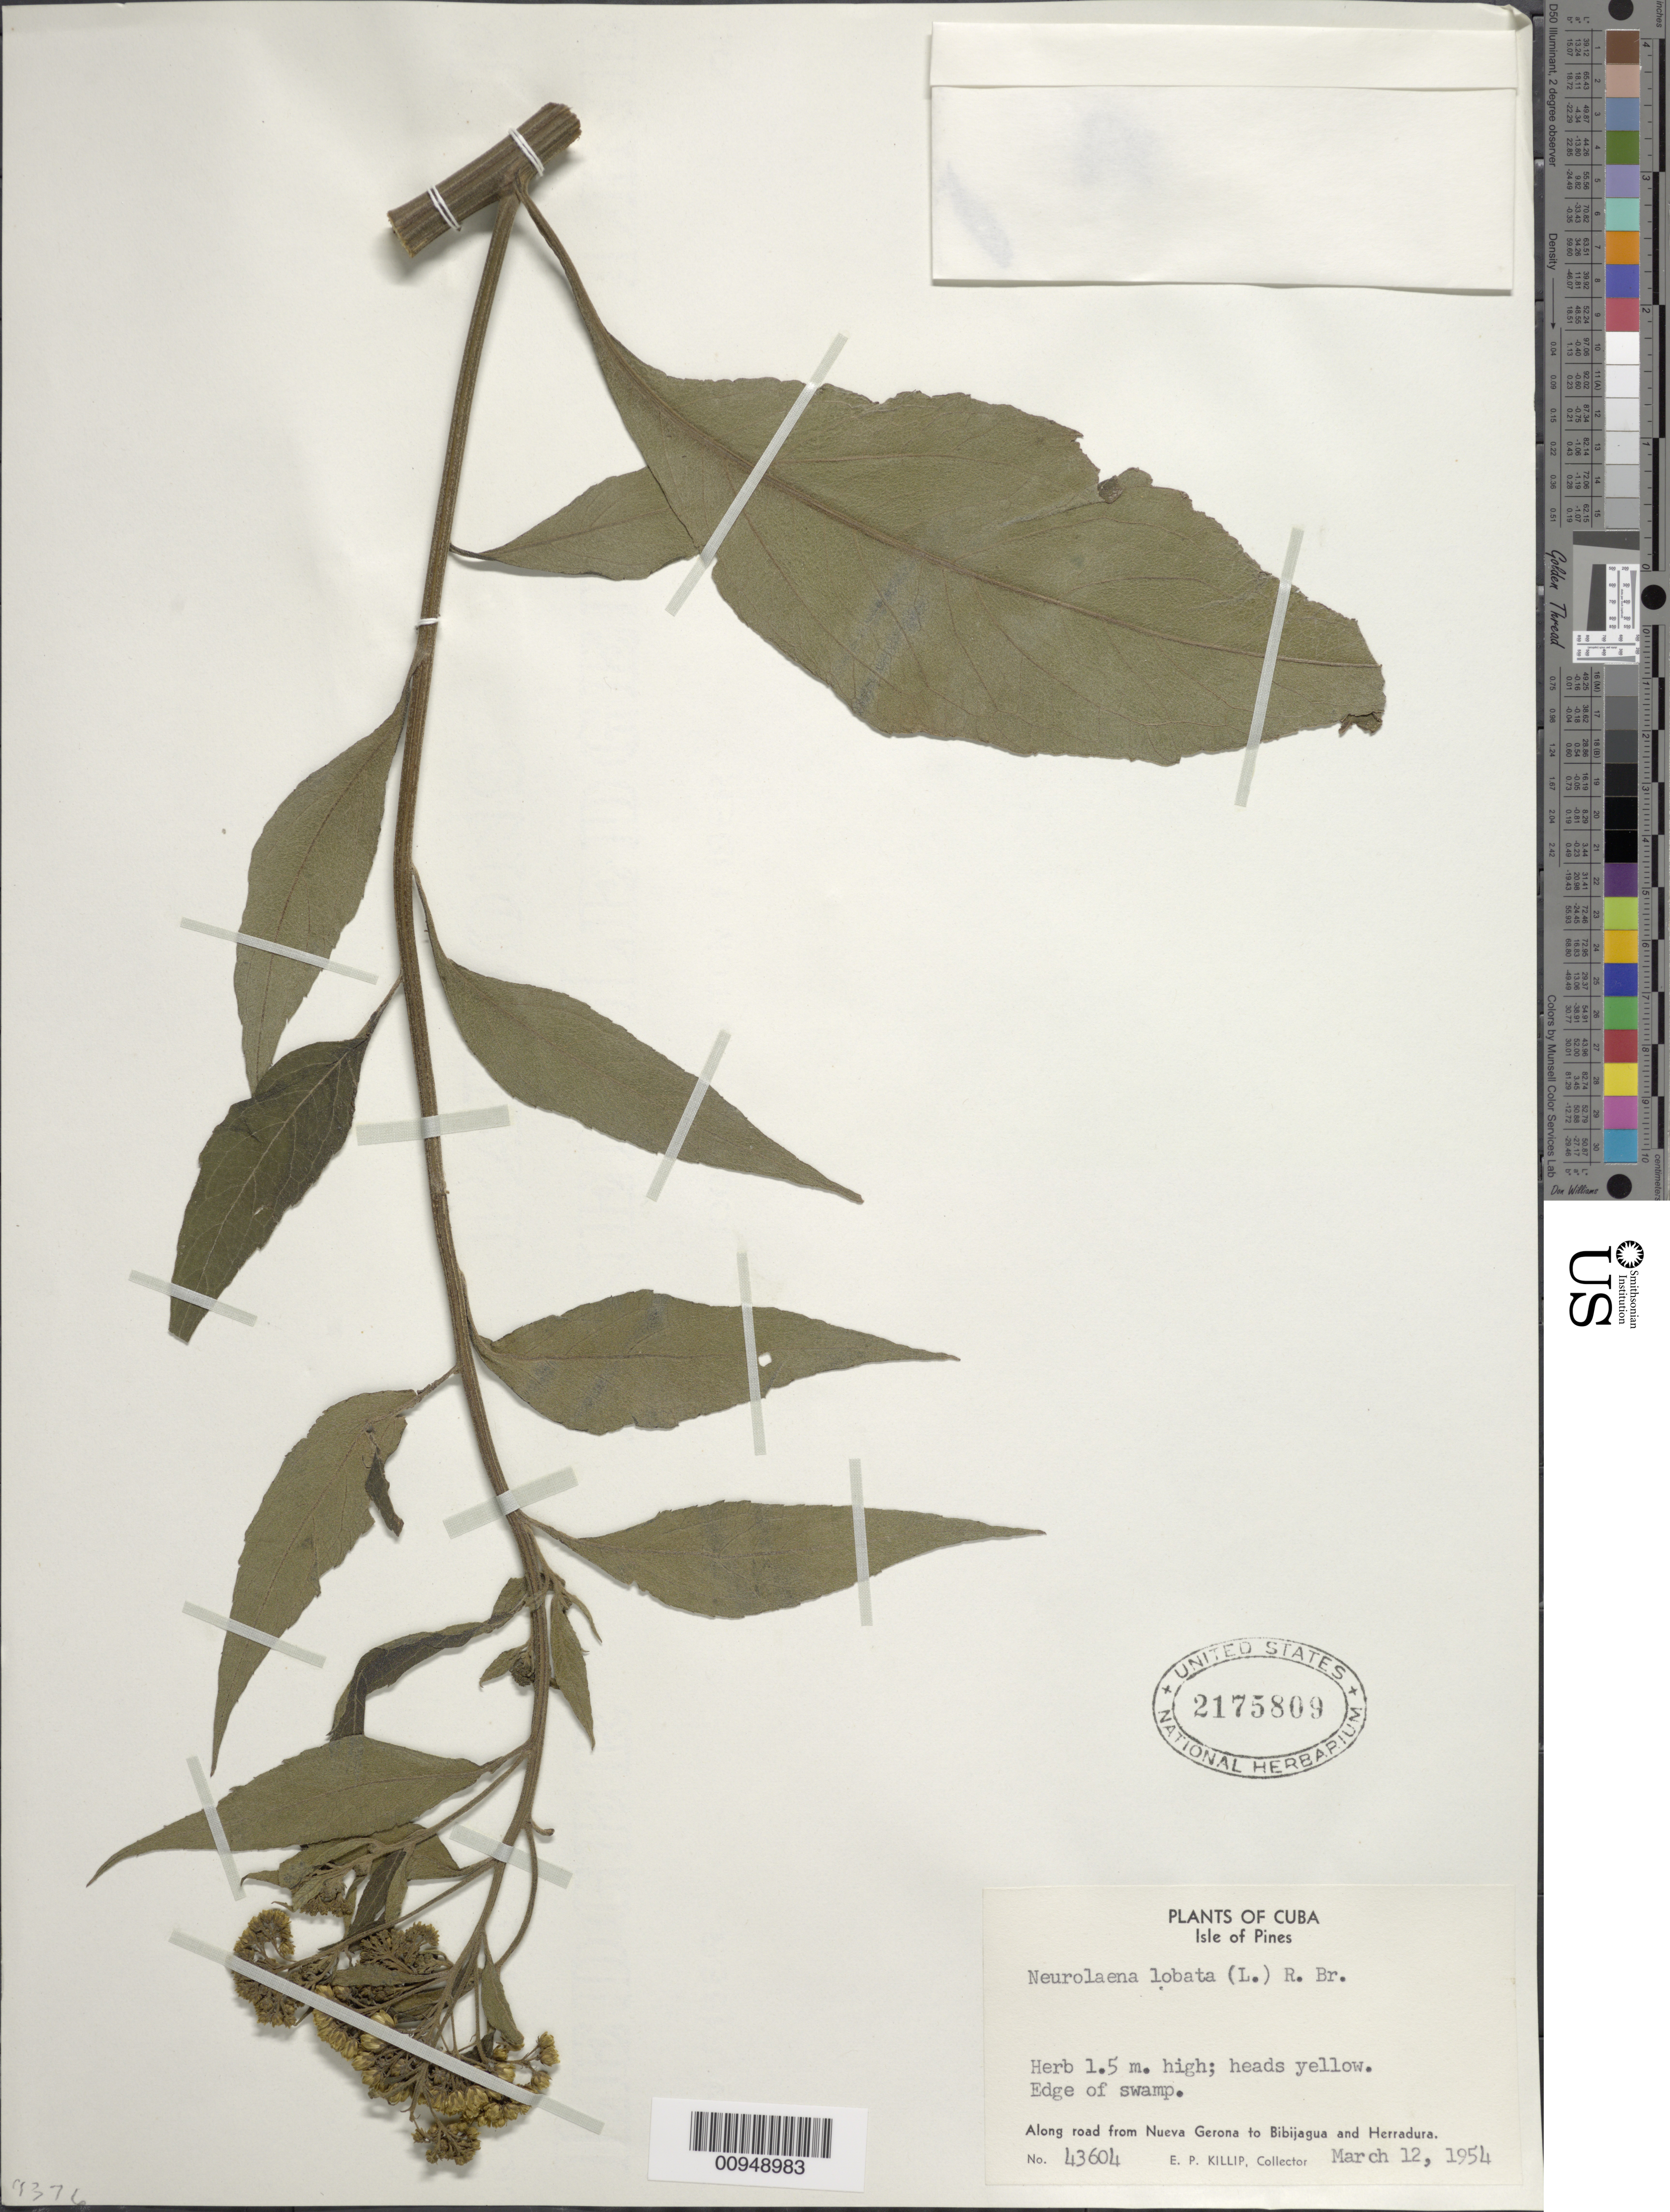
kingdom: Plantae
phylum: Tracheophyta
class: Magnoliopsida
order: Asterales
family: Asteraceae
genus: Neurolaena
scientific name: Neurolaena lobata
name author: (L.) R. Br. ex Cass.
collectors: E. P. Killip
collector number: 43604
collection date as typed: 12 Mar 1954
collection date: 1954-03-12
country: Cuba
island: Isla de la Juventud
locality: Swamp along road from Nueva Gerona to Bibijagua and Herradura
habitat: Edge of swamp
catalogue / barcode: US 2175809